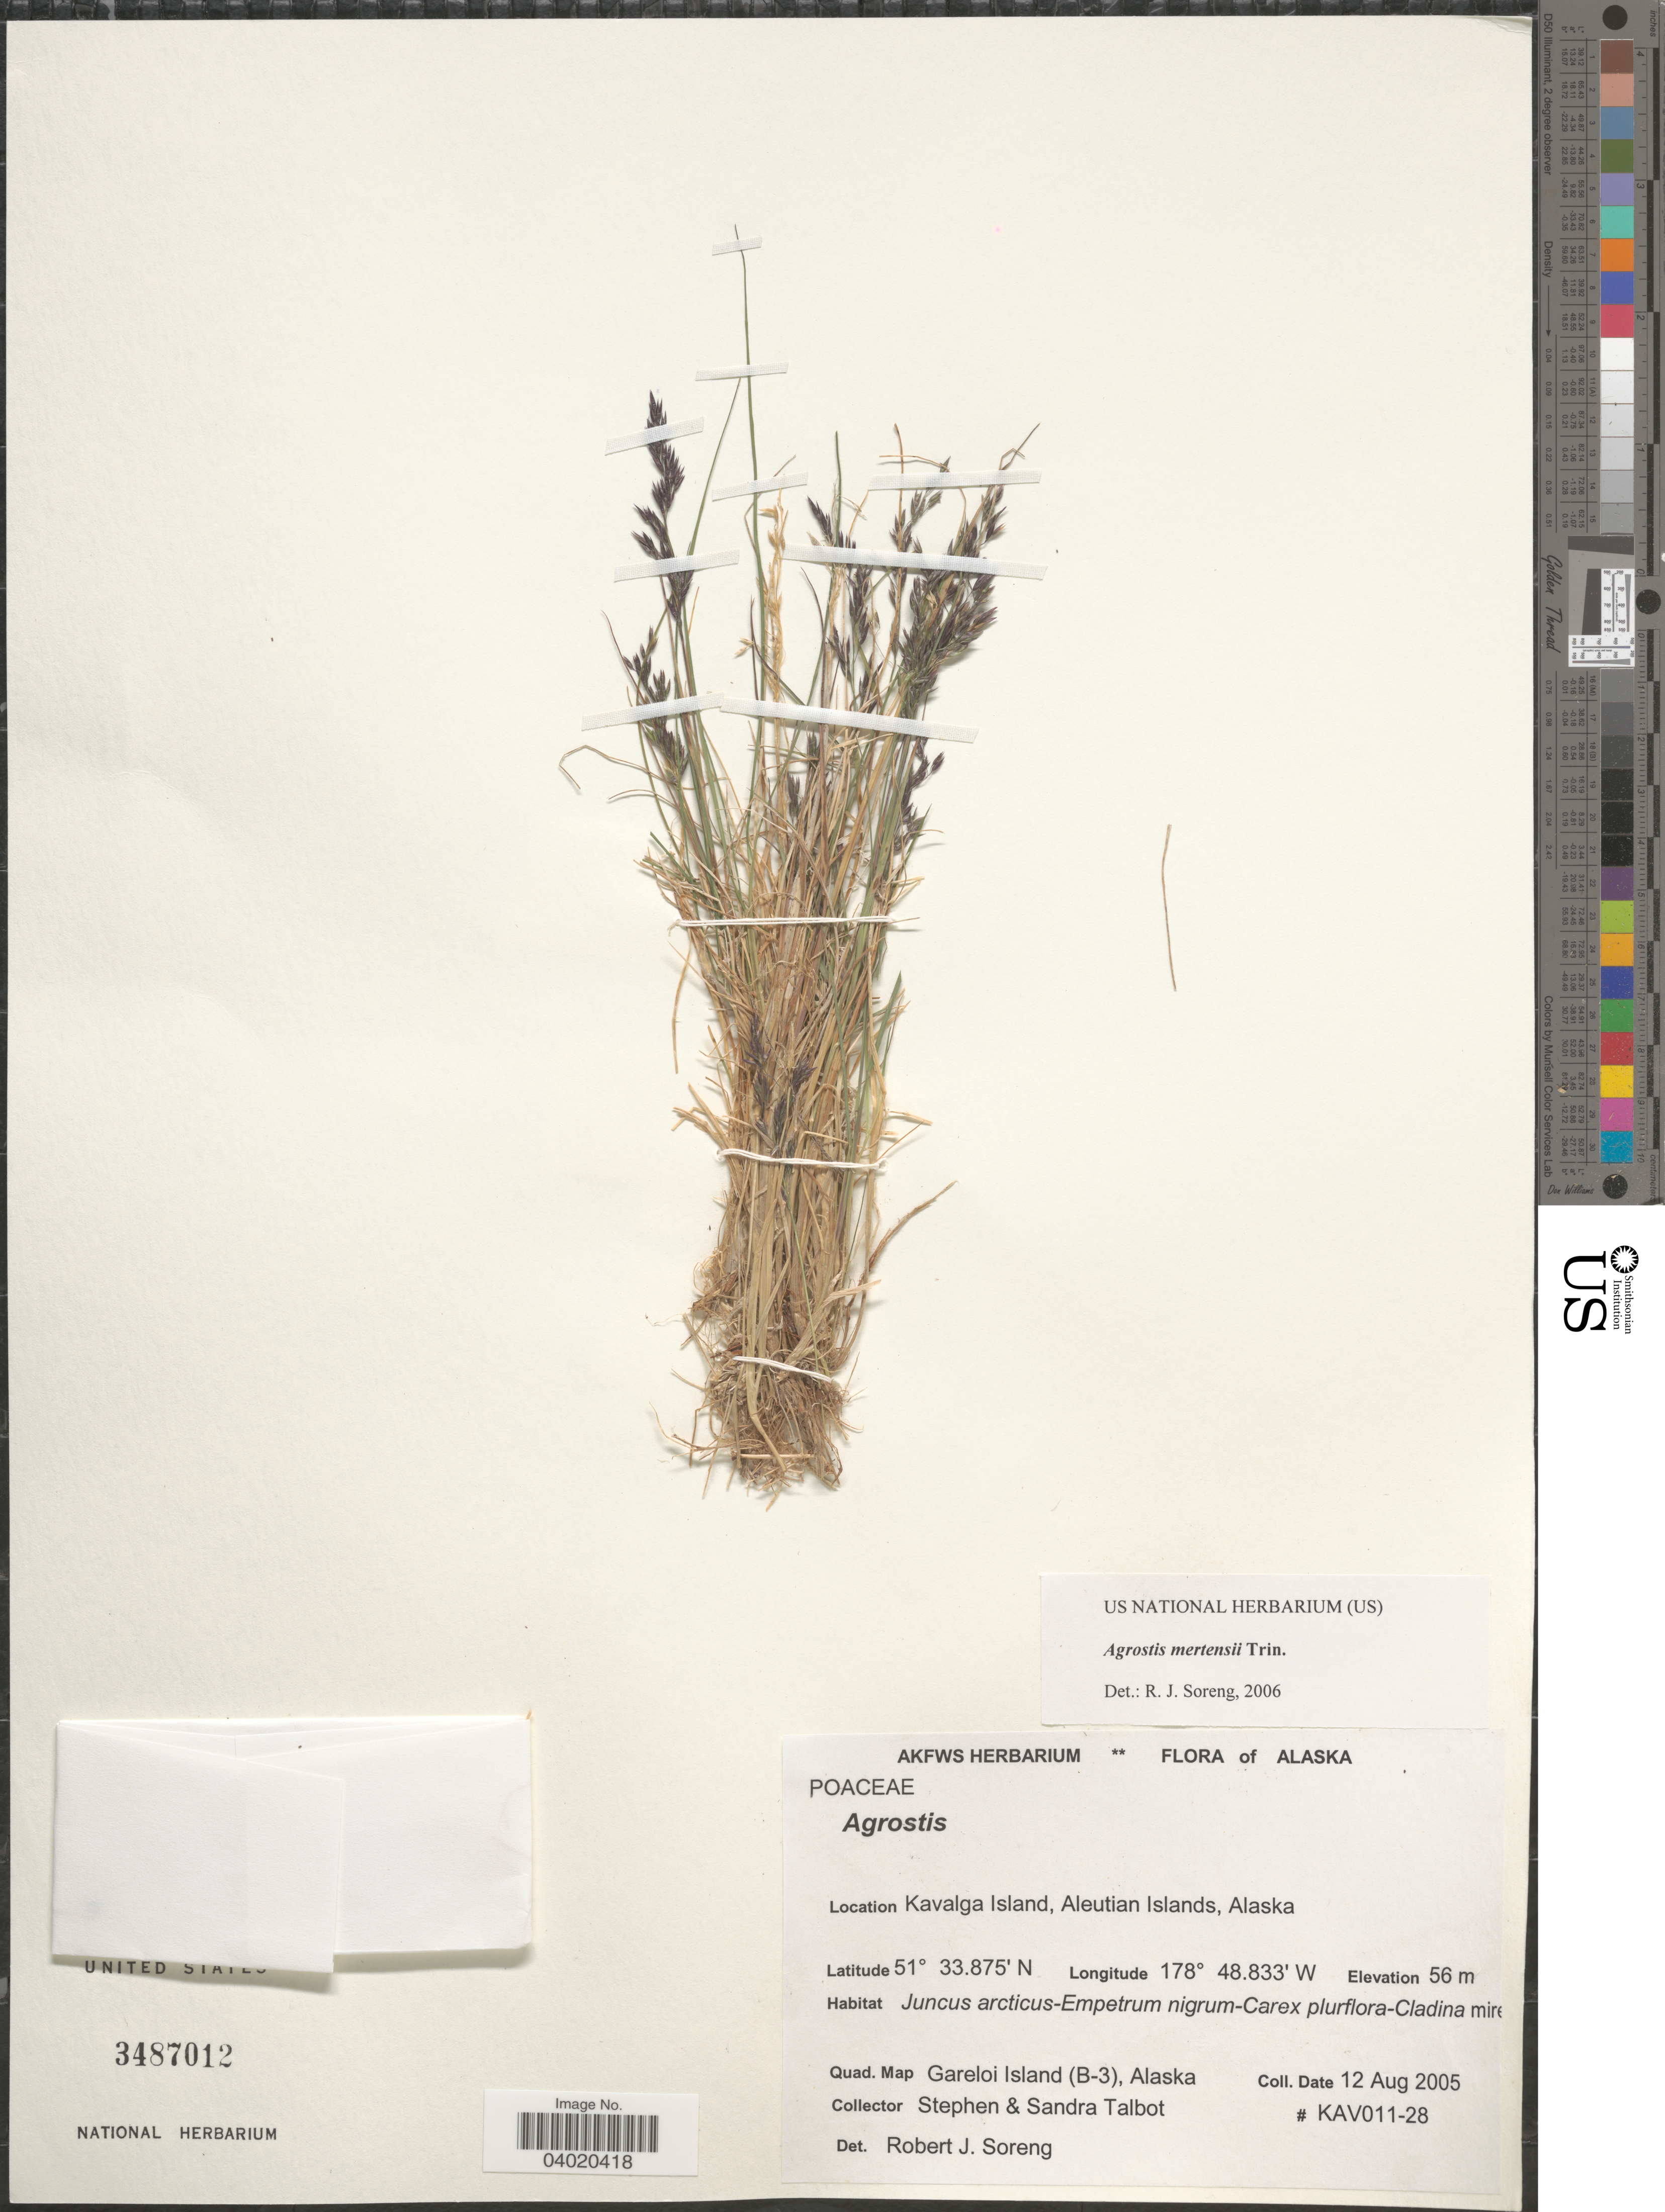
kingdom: Plantae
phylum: Tracheophyta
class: Liliopsida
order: Poales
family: Poaceae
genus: Agrostis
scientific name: Agrostis mertensii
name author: Trin.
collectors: S. S. Talbot & S. Talbot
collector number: KAV001-28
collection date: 2005-08-12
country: United States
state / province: Alaska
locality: Kavalga Island, Aleutian Islands. Quad. Map Gareloi Island (B-3).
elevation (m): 56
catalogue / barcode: US 3487012